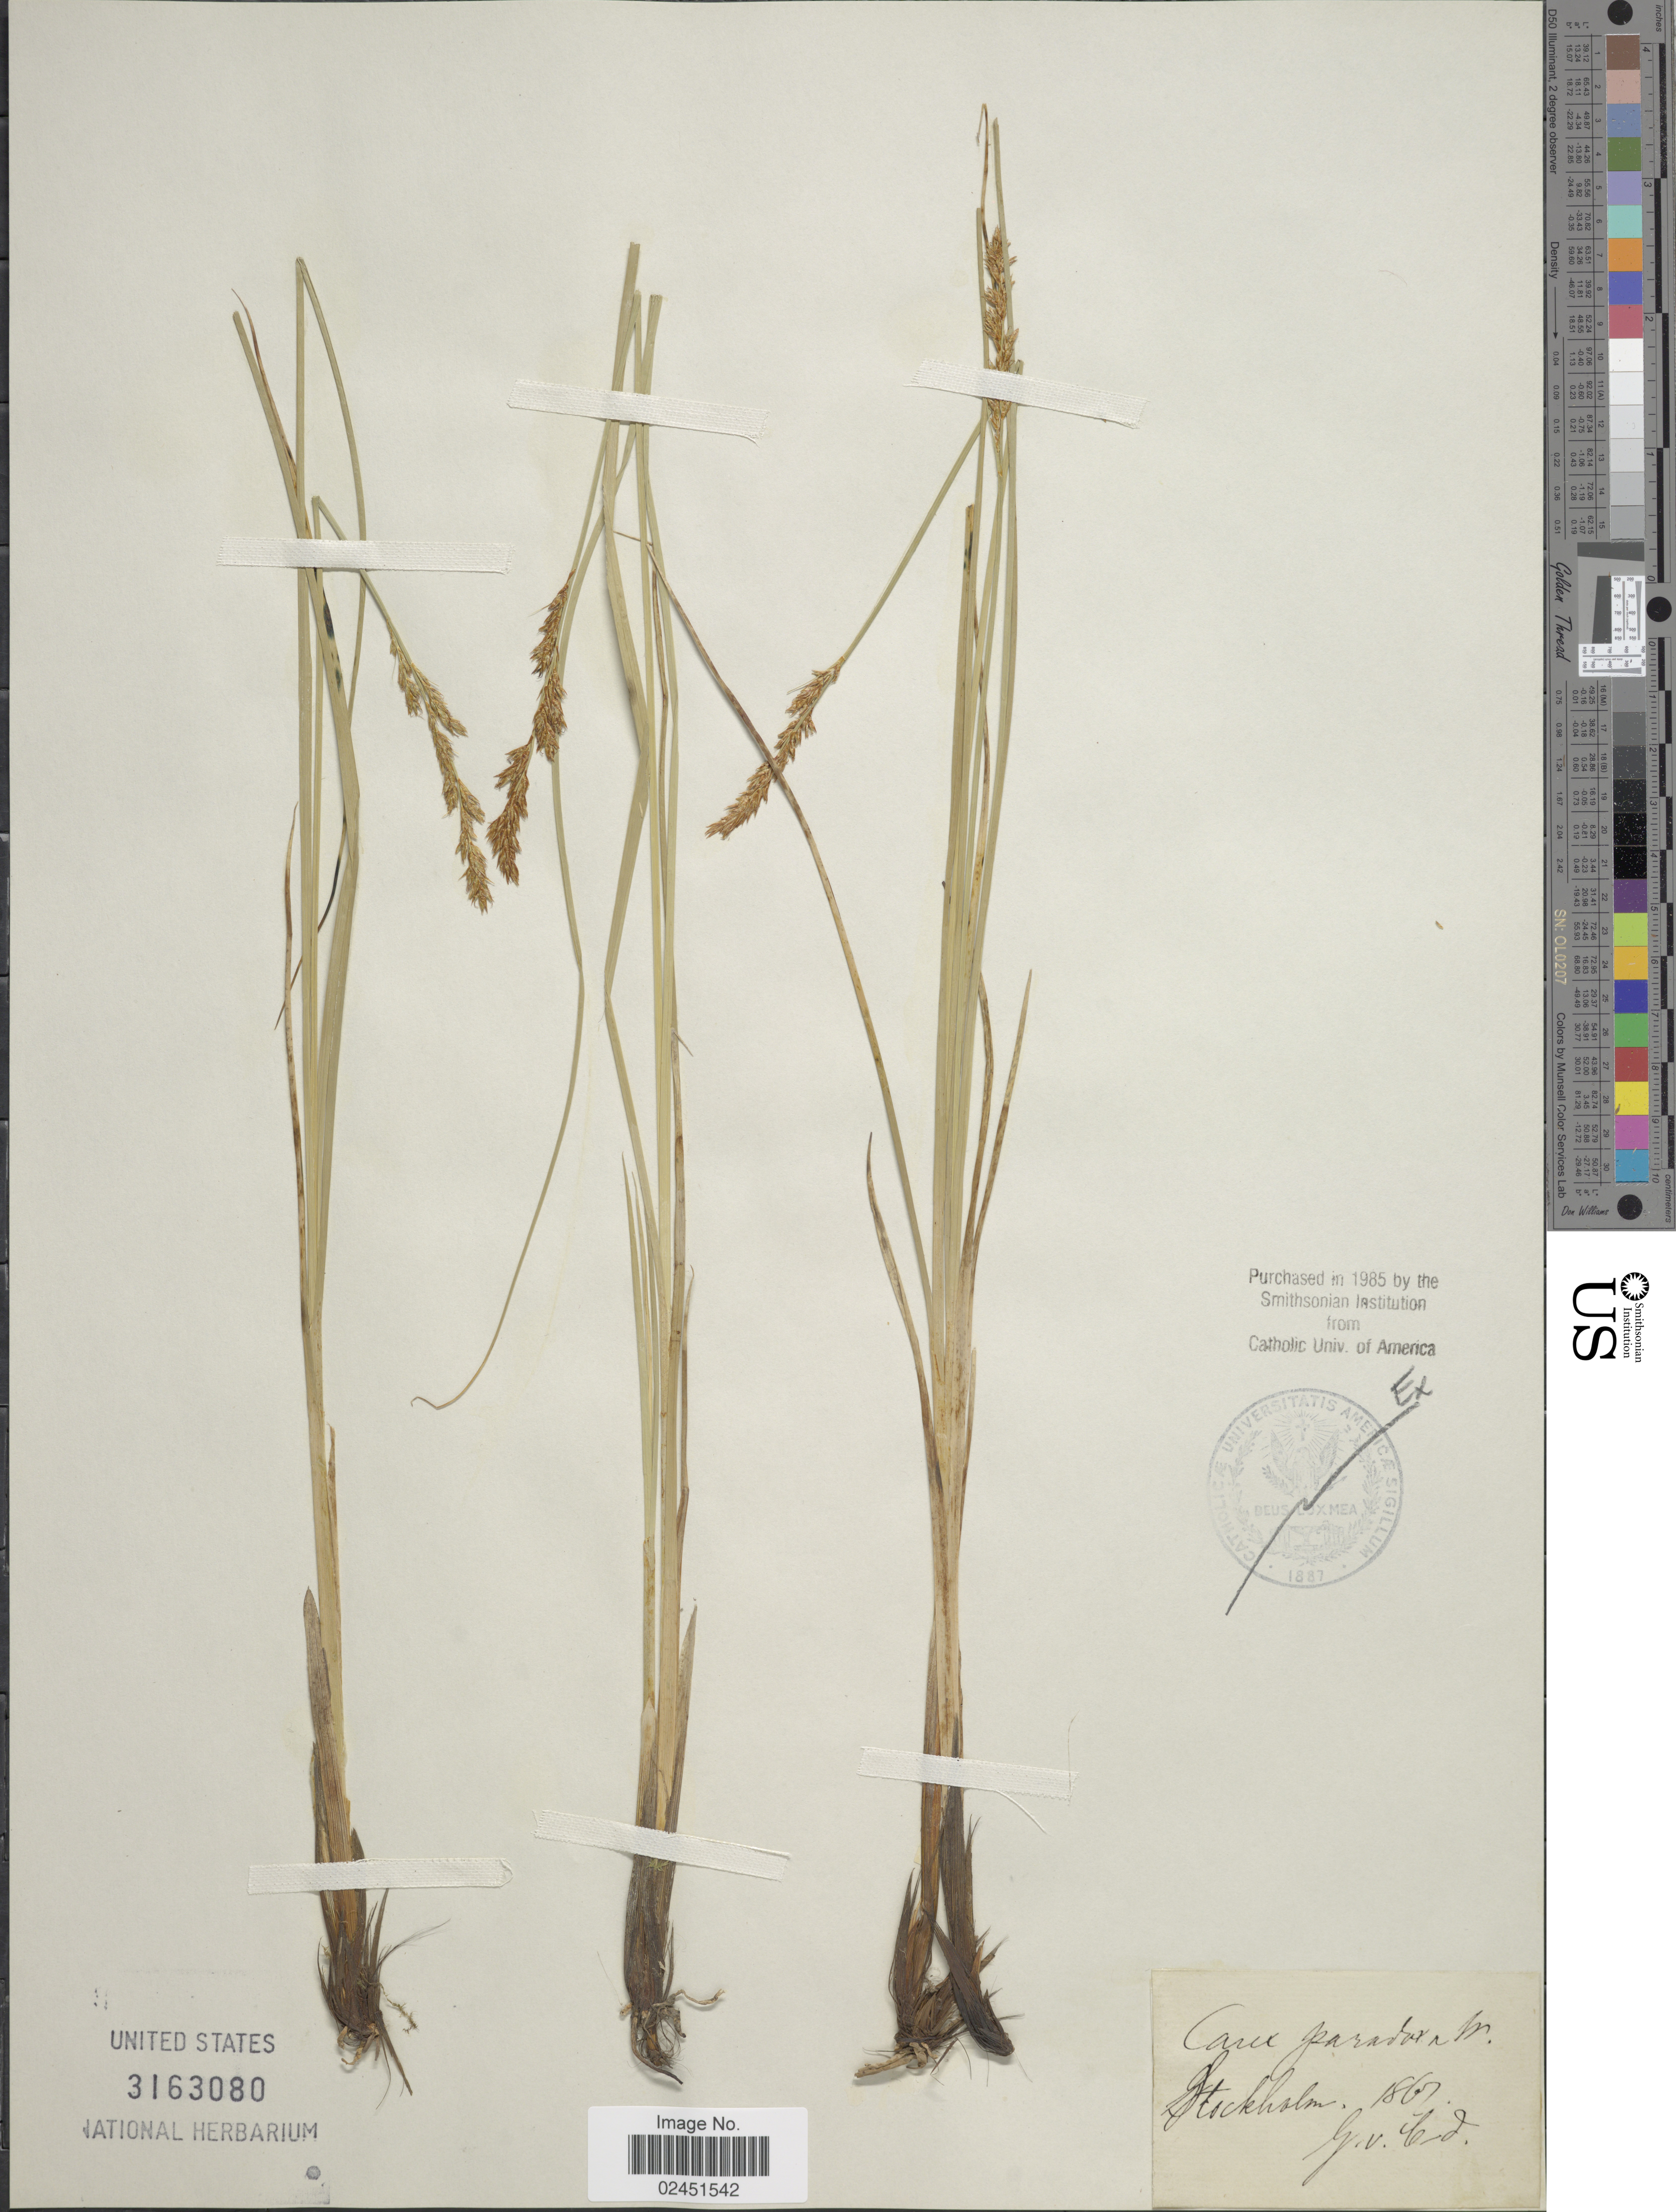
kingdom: Plantae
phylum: Tracheophyta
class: Liliopsida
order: Poales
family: Cyperaceae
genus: Carex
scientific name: Carex appropinquata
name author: Schumach.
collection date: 1861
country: Sweden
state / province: Stockholm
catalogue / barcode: US 3163080